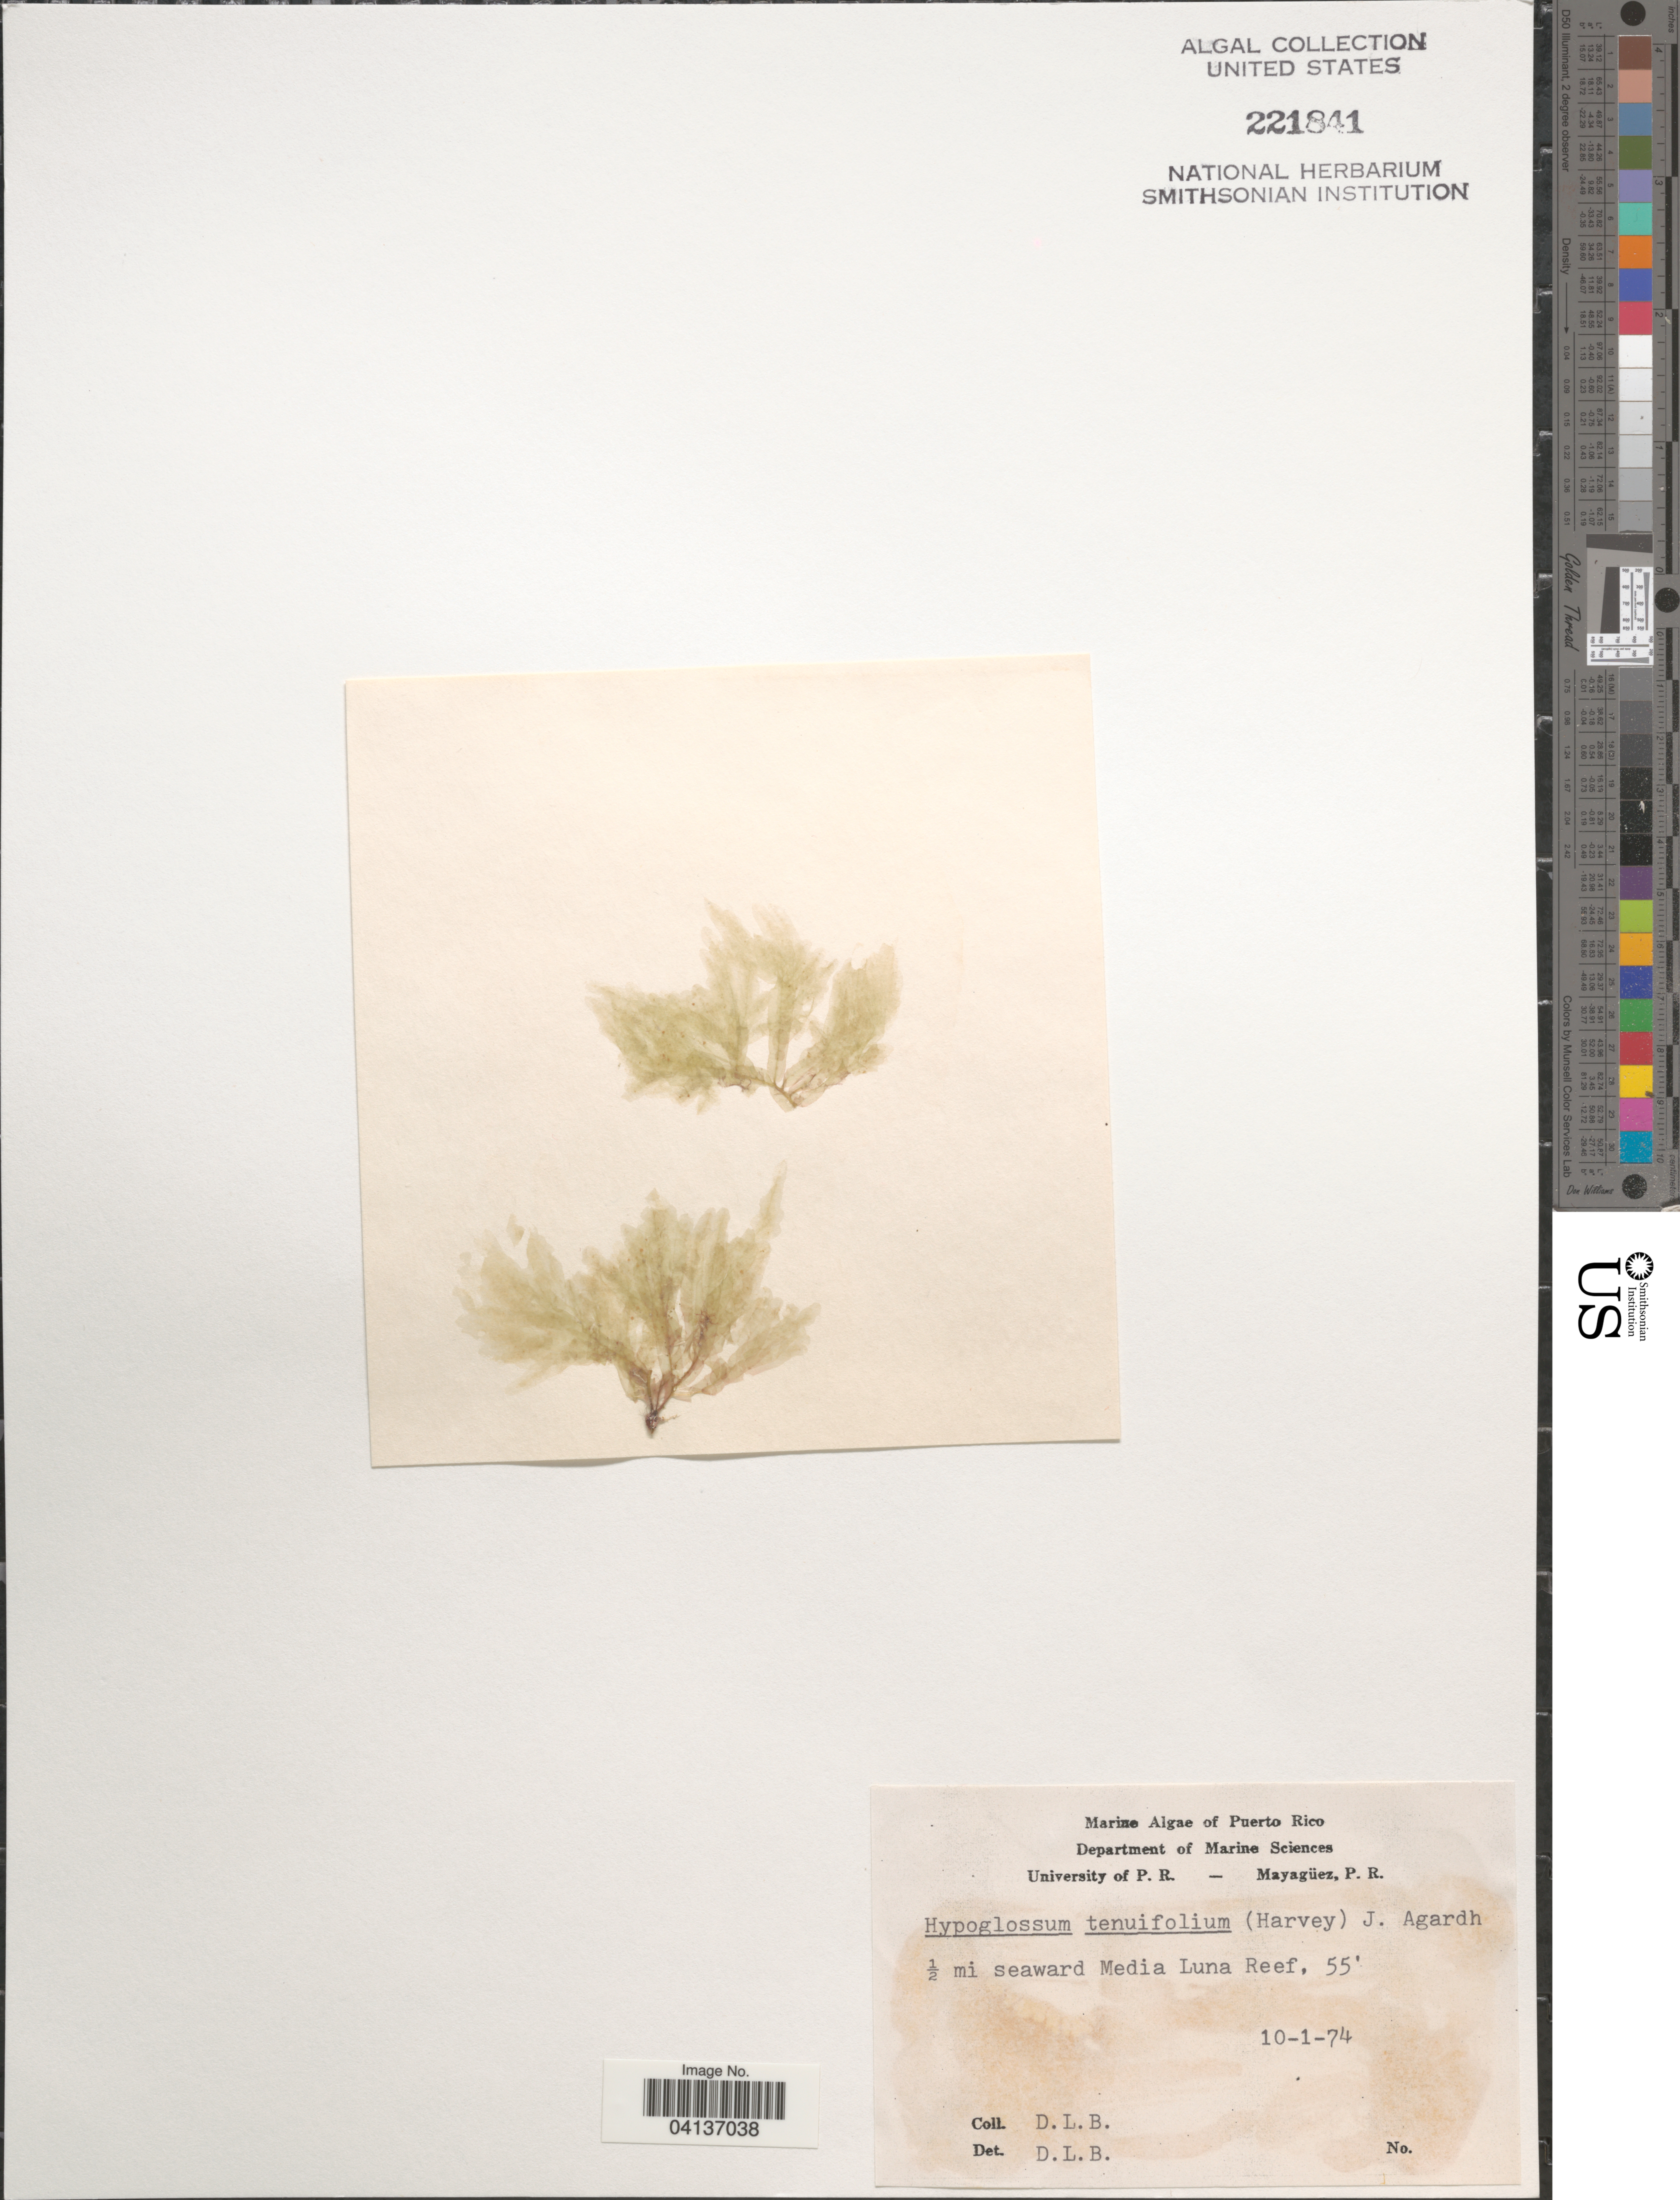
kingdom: Plantae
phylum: Rhodophyta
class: Florideophyceae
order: Ceramiales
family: Delesseriaceae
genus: Hypoglossum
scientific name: Hypoglossum tenuifolium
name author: (Harv.) J. Agardh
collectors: D. L. B.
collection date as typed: Transcribed d/m/y: 10/1/74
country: Puerto Rico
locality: ½ mi seaward Media Luna Reef.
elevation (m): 17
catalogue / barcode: US 221841